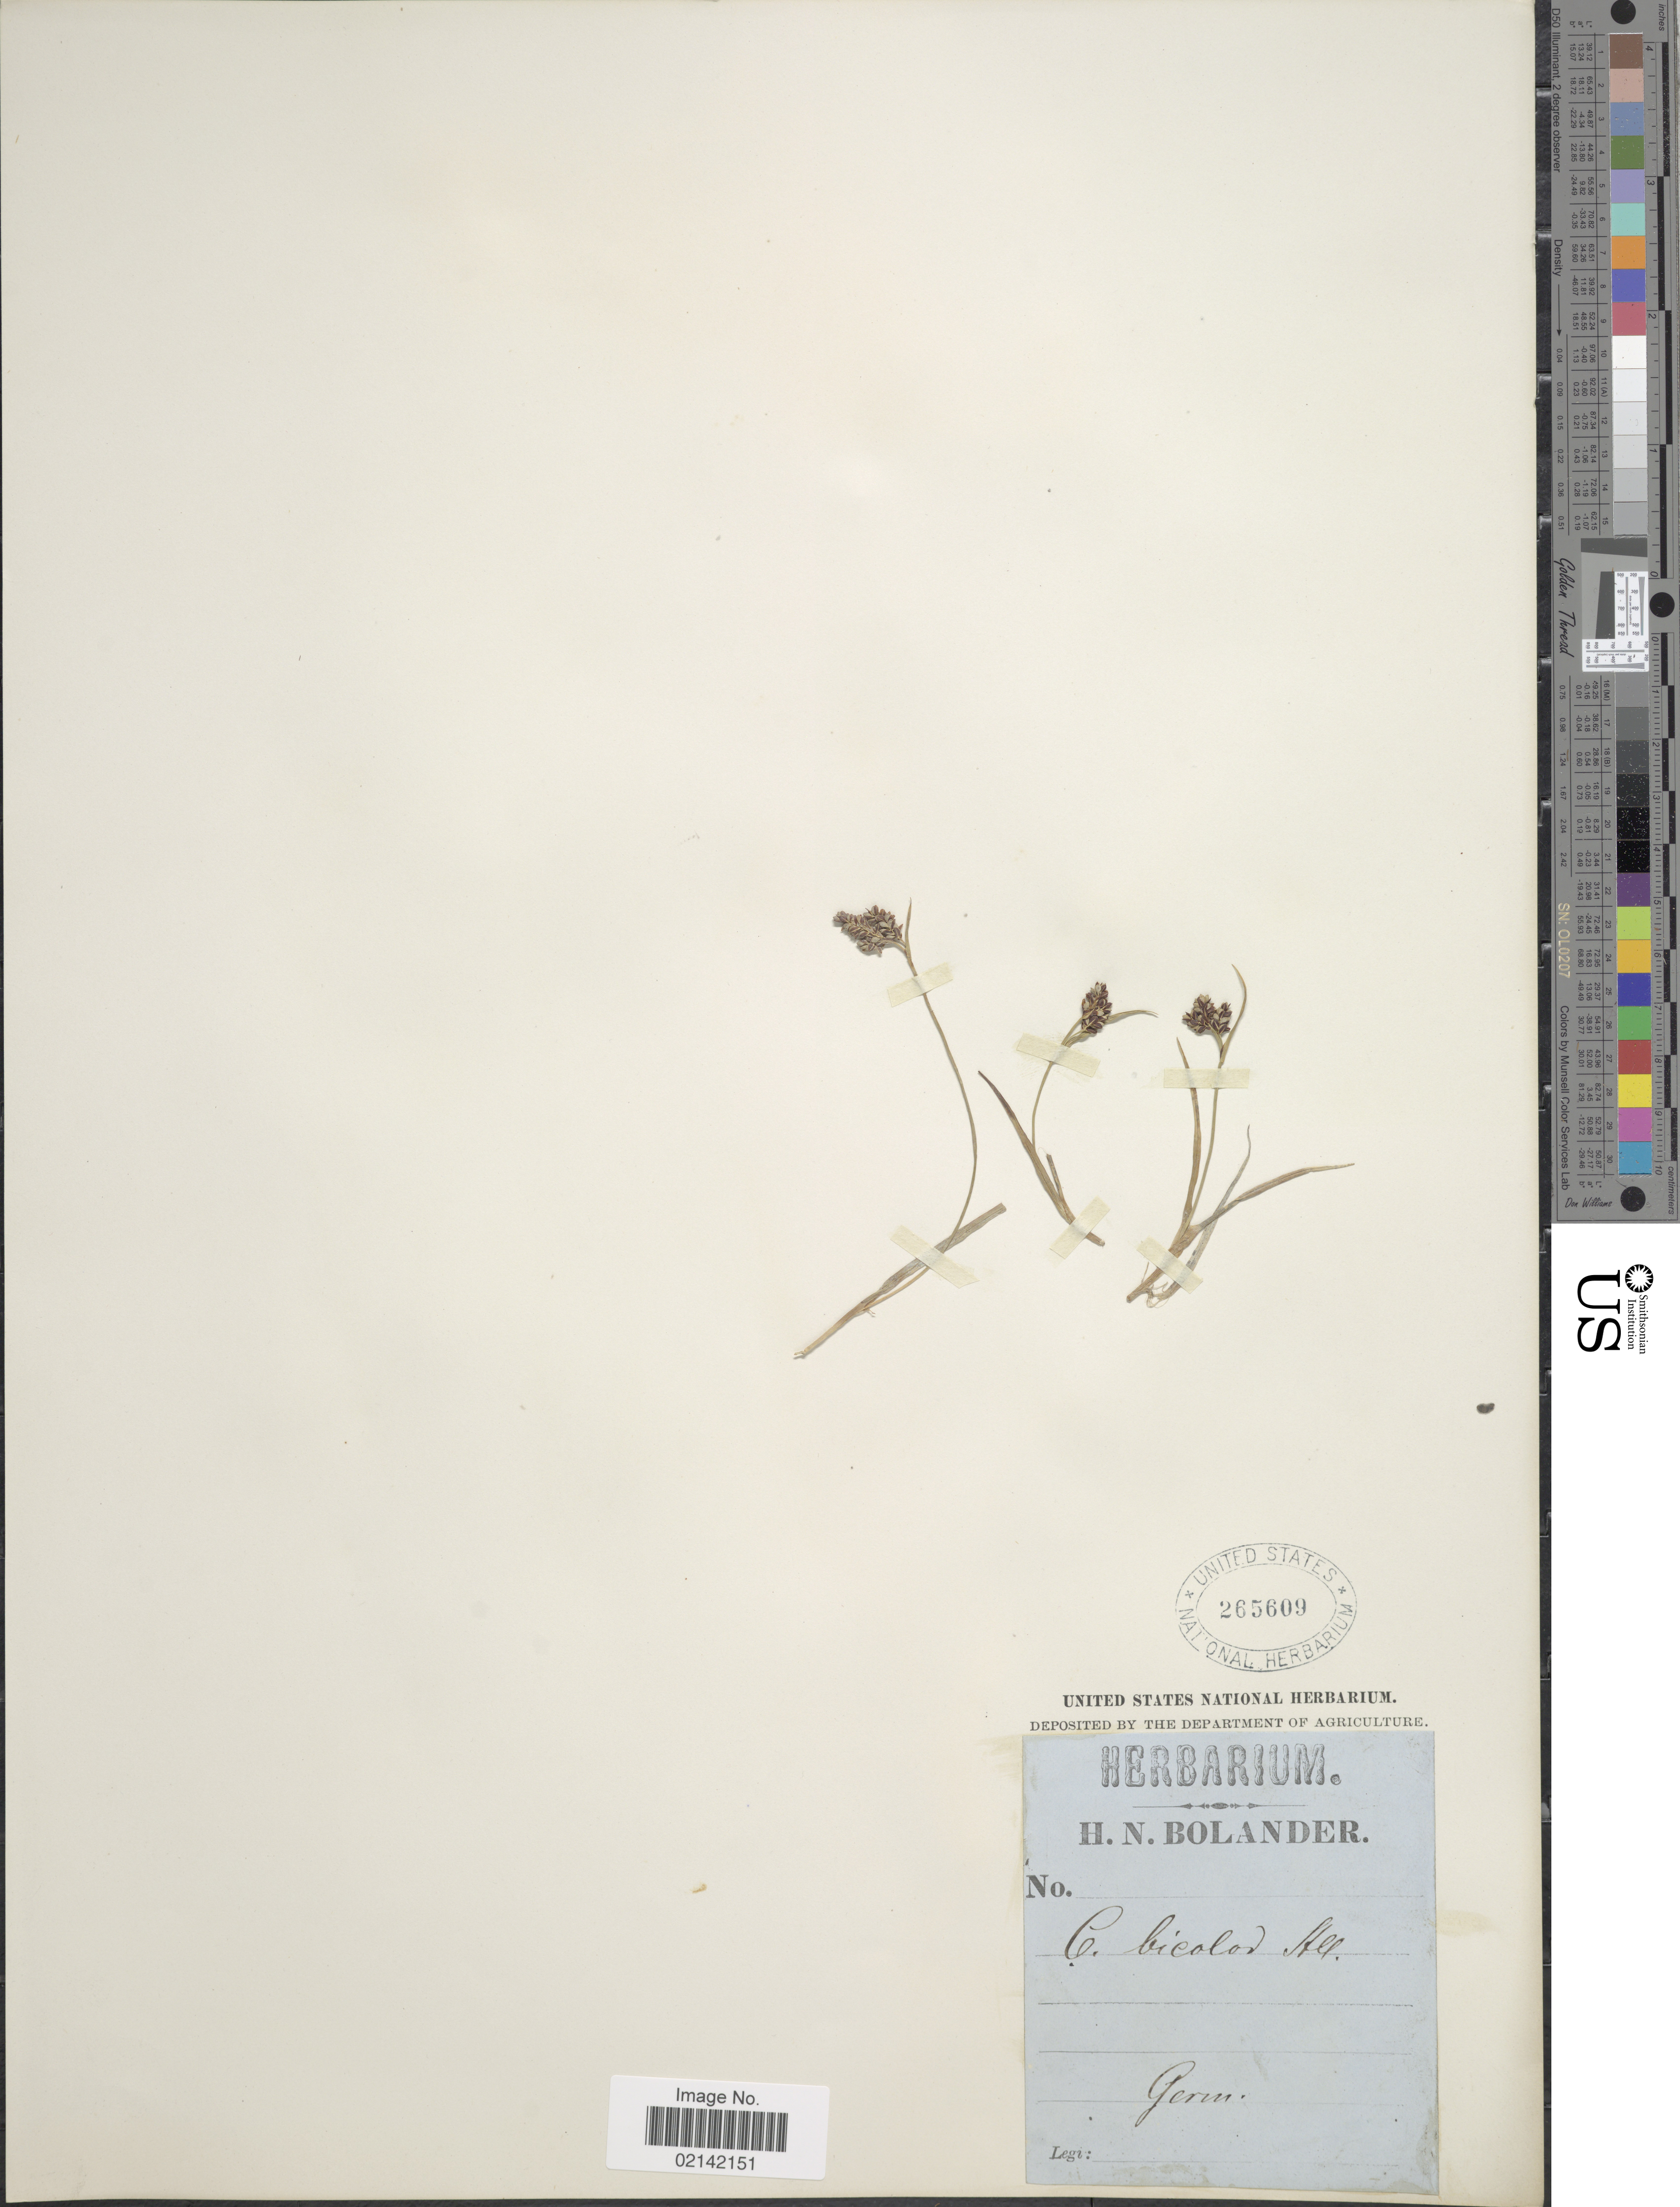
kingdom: Plantae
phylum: Tracheophyta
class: Liliopsida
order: Poales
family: Cyperaceae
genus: Carex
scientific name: Carex bicolor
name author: Bellardi ex All.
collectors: H. Bolander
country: Germany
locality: Germ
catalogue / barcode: US 265609